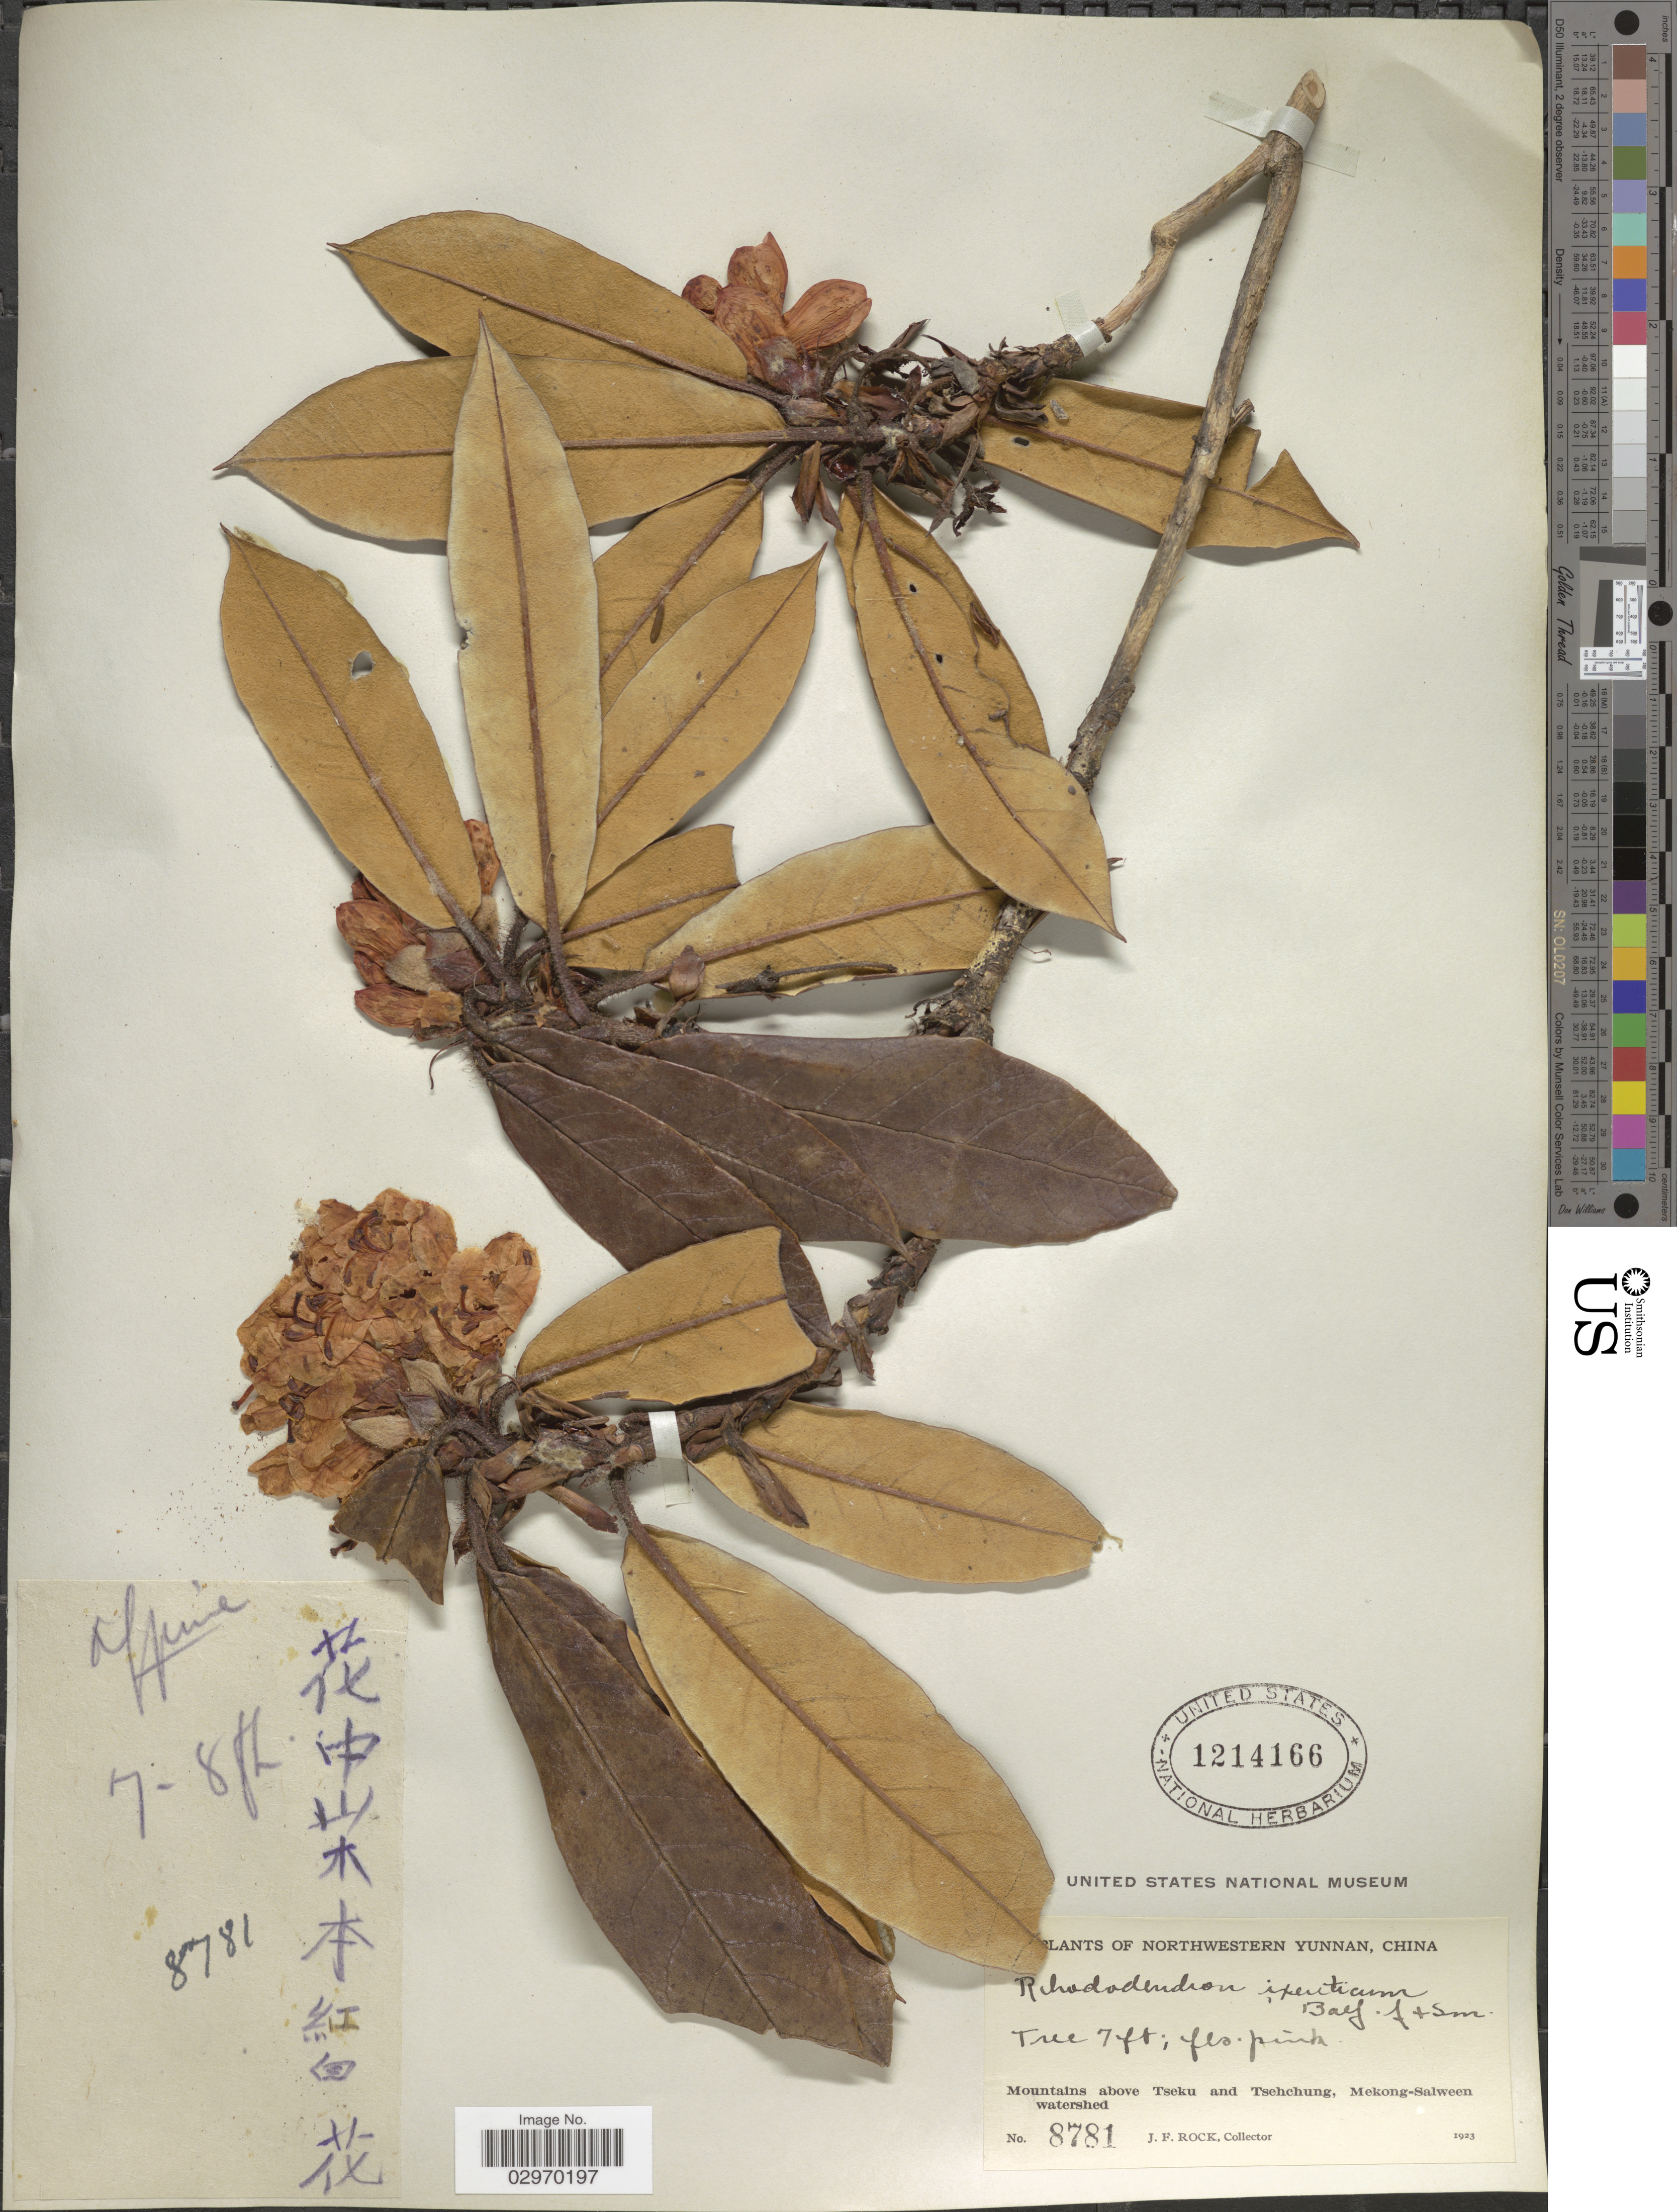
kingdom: Plantae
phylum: Tracheophyta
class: Magnoliopsida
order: Ericales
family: Ericaceae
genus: Rhododendron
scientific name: Rhododendron crinigerum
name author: Franch.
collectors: J. Rock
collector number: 8781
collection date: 1923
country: China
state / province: Yunnan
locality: Northwestern Yunnan. Mountains above Tseku and Tsehchung, Mekong-Salween watershed.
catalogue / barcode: US 1214166